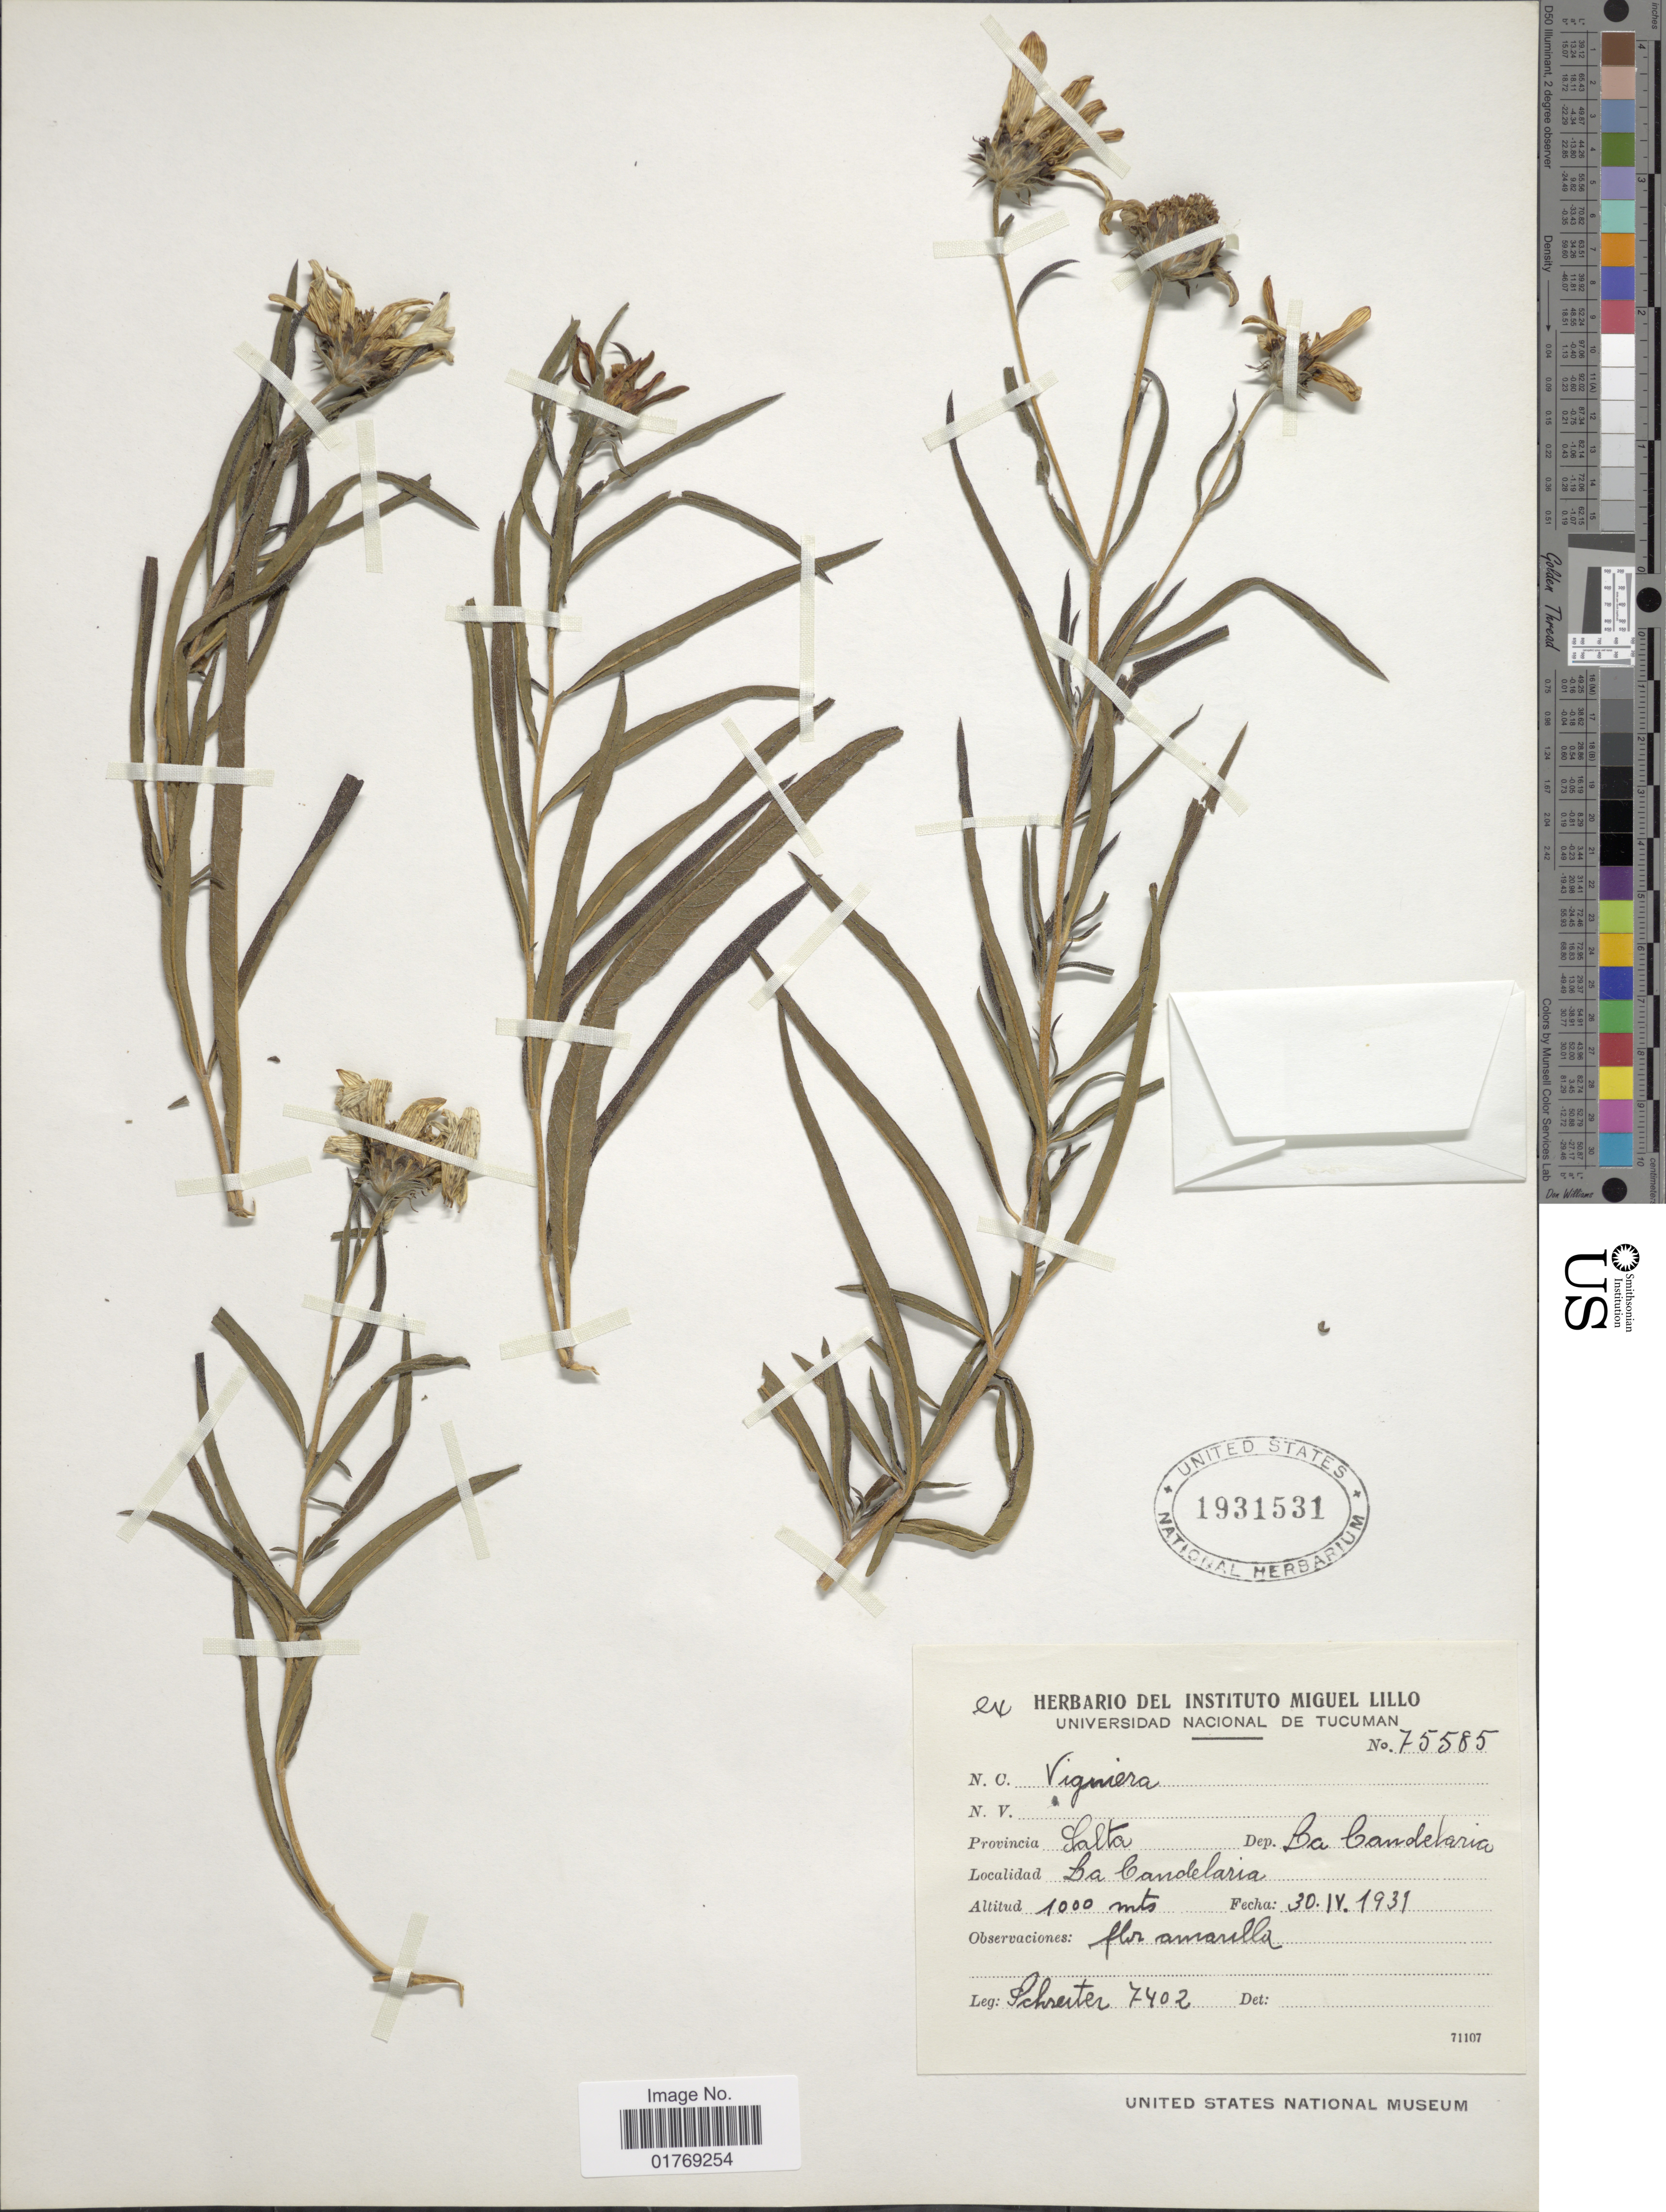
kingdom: Plantae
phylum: Tracheophyta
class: Magnoliopsida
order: Asterales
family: Asteraceae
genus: Viguiera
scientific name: Viguiera sp.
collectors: -. Schreiter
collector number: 7402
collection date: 1931-04-30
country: Argentina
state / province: Salta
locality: Provincia Salta. Dep. La Candelaria. La Candelaria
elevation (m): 1000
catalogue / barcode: US 1931531